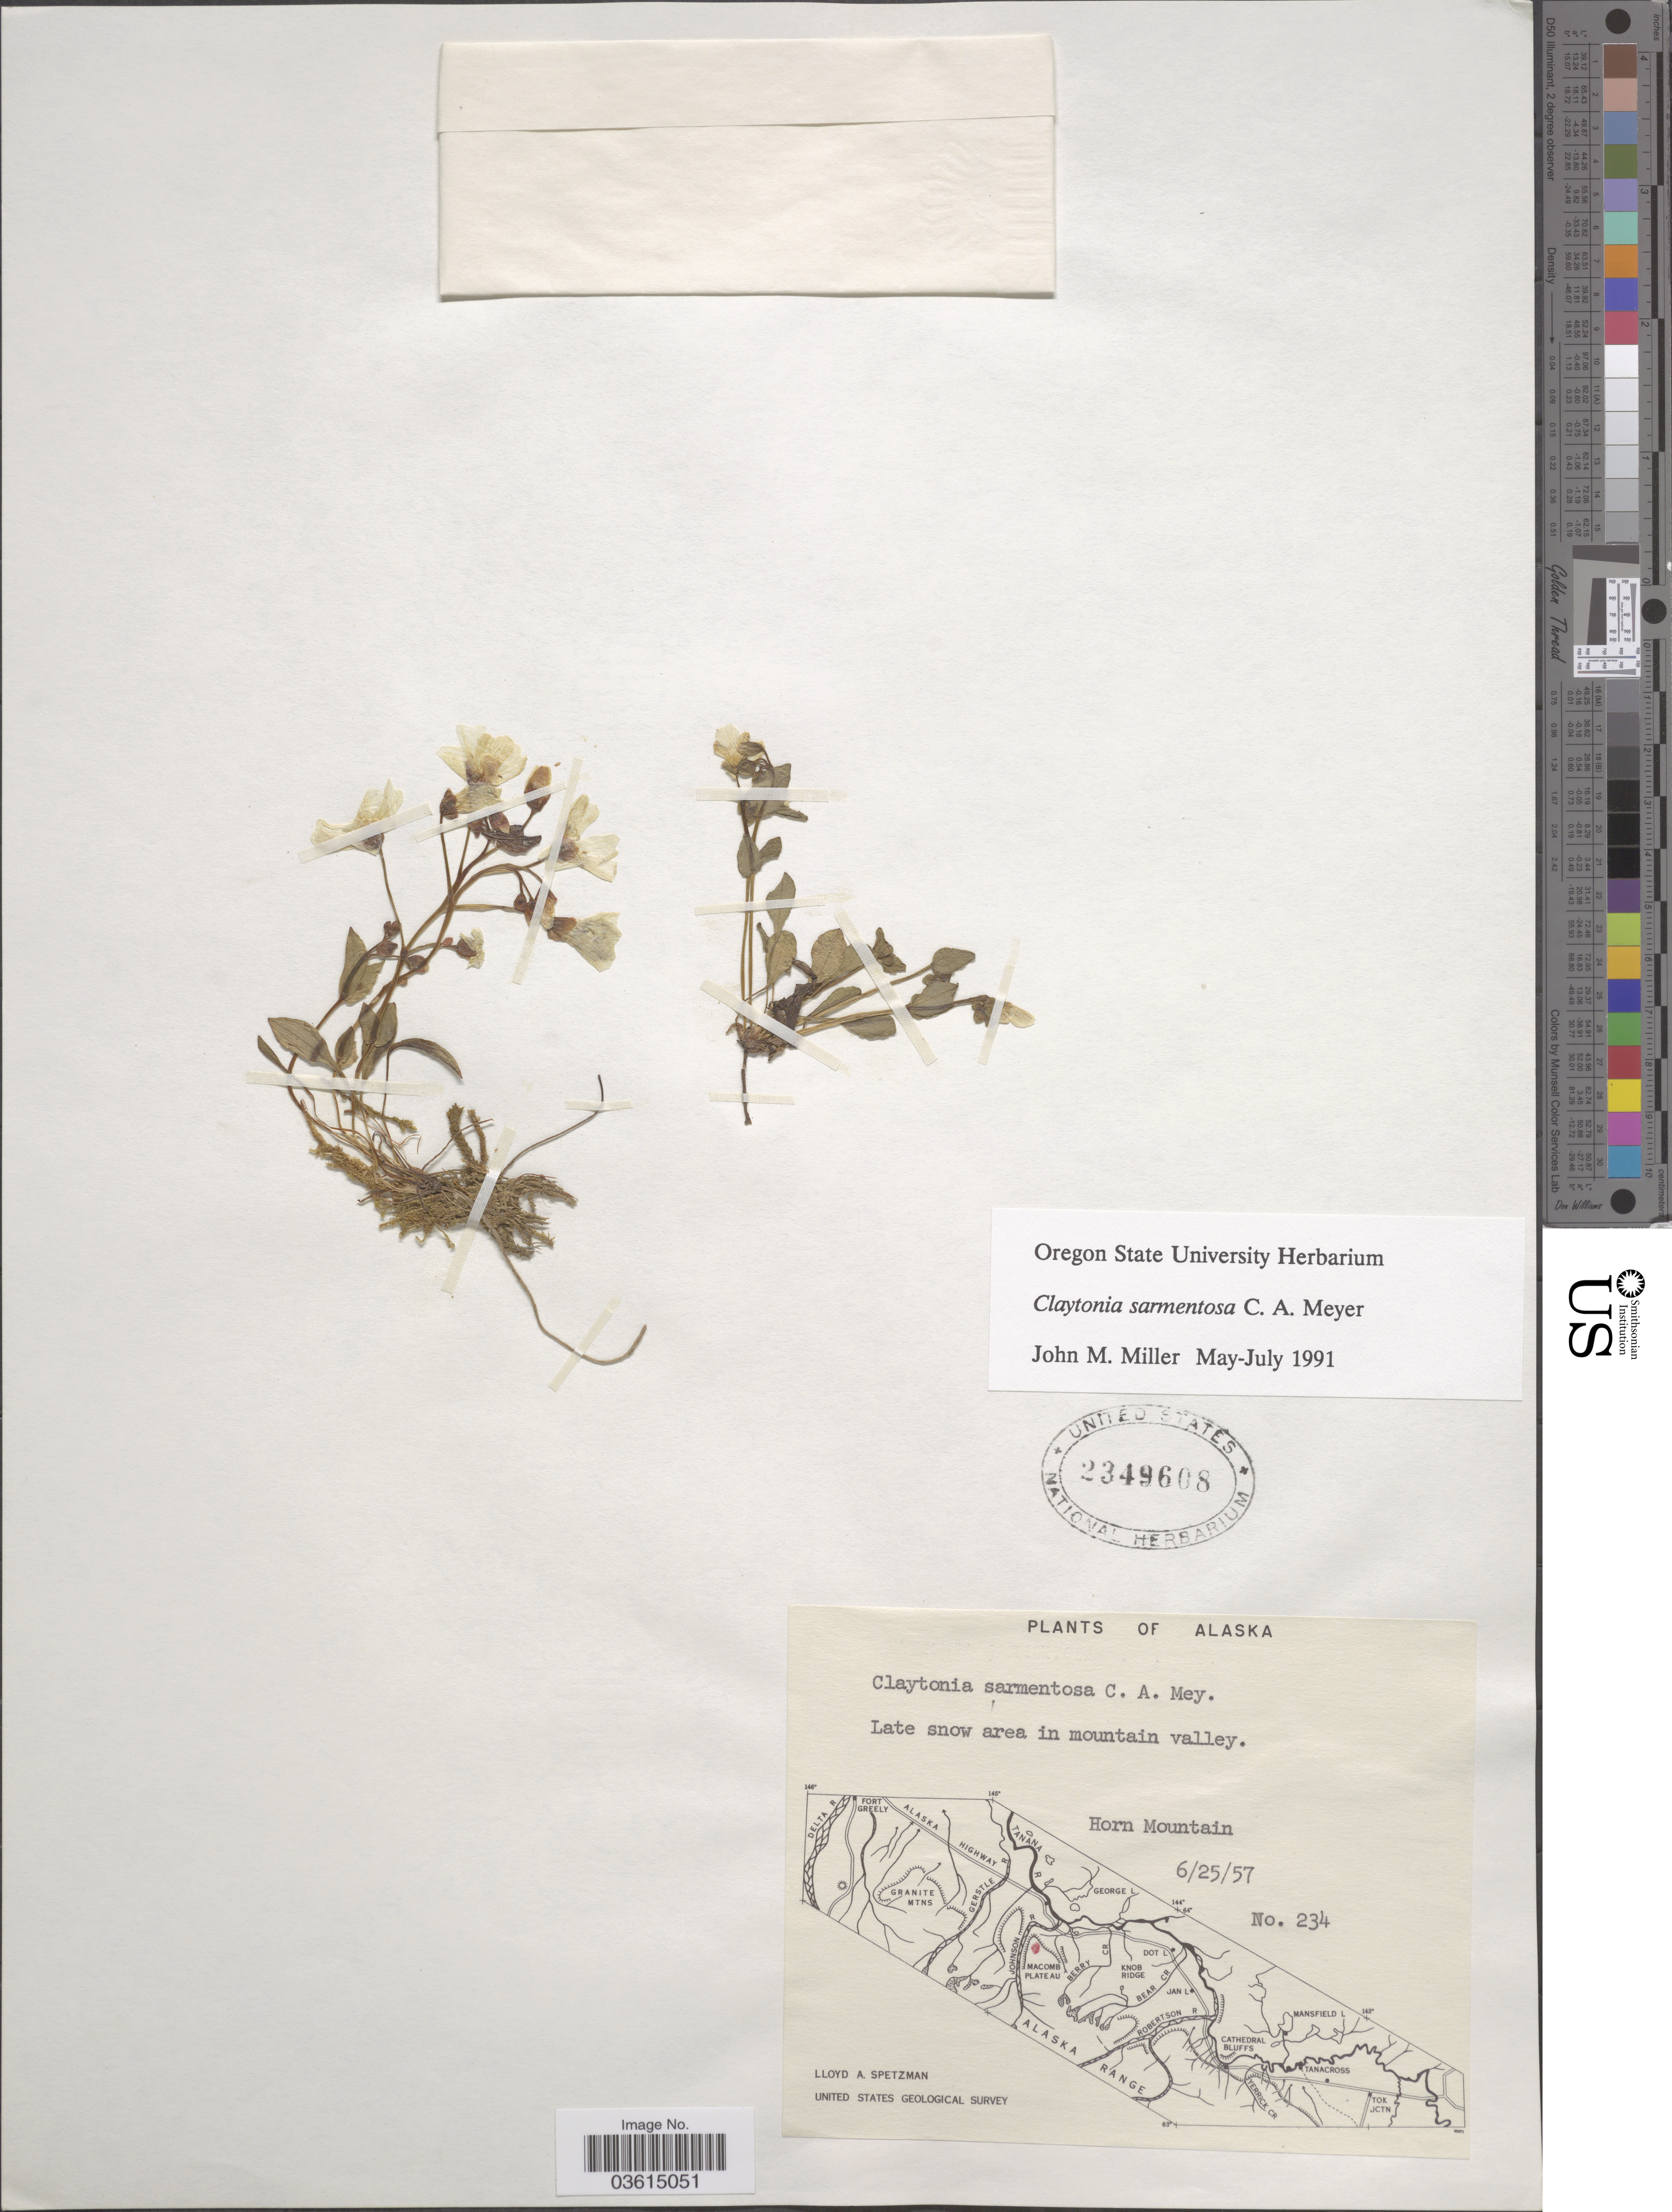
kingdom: Plantae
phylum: Tracheophyta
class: Magnoliopsida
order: Caryophyllales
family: Montiaceae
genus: Claytonia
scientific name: Claytonia sarmentosa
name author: C.A. Mey.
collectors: L. Spetzman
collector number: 234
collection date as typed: Transcribed d/m/y: 25/6/57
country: United States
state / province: Alaska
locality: Late snow area in mountain valley. Horn Mountain.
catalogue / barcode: US 2349608